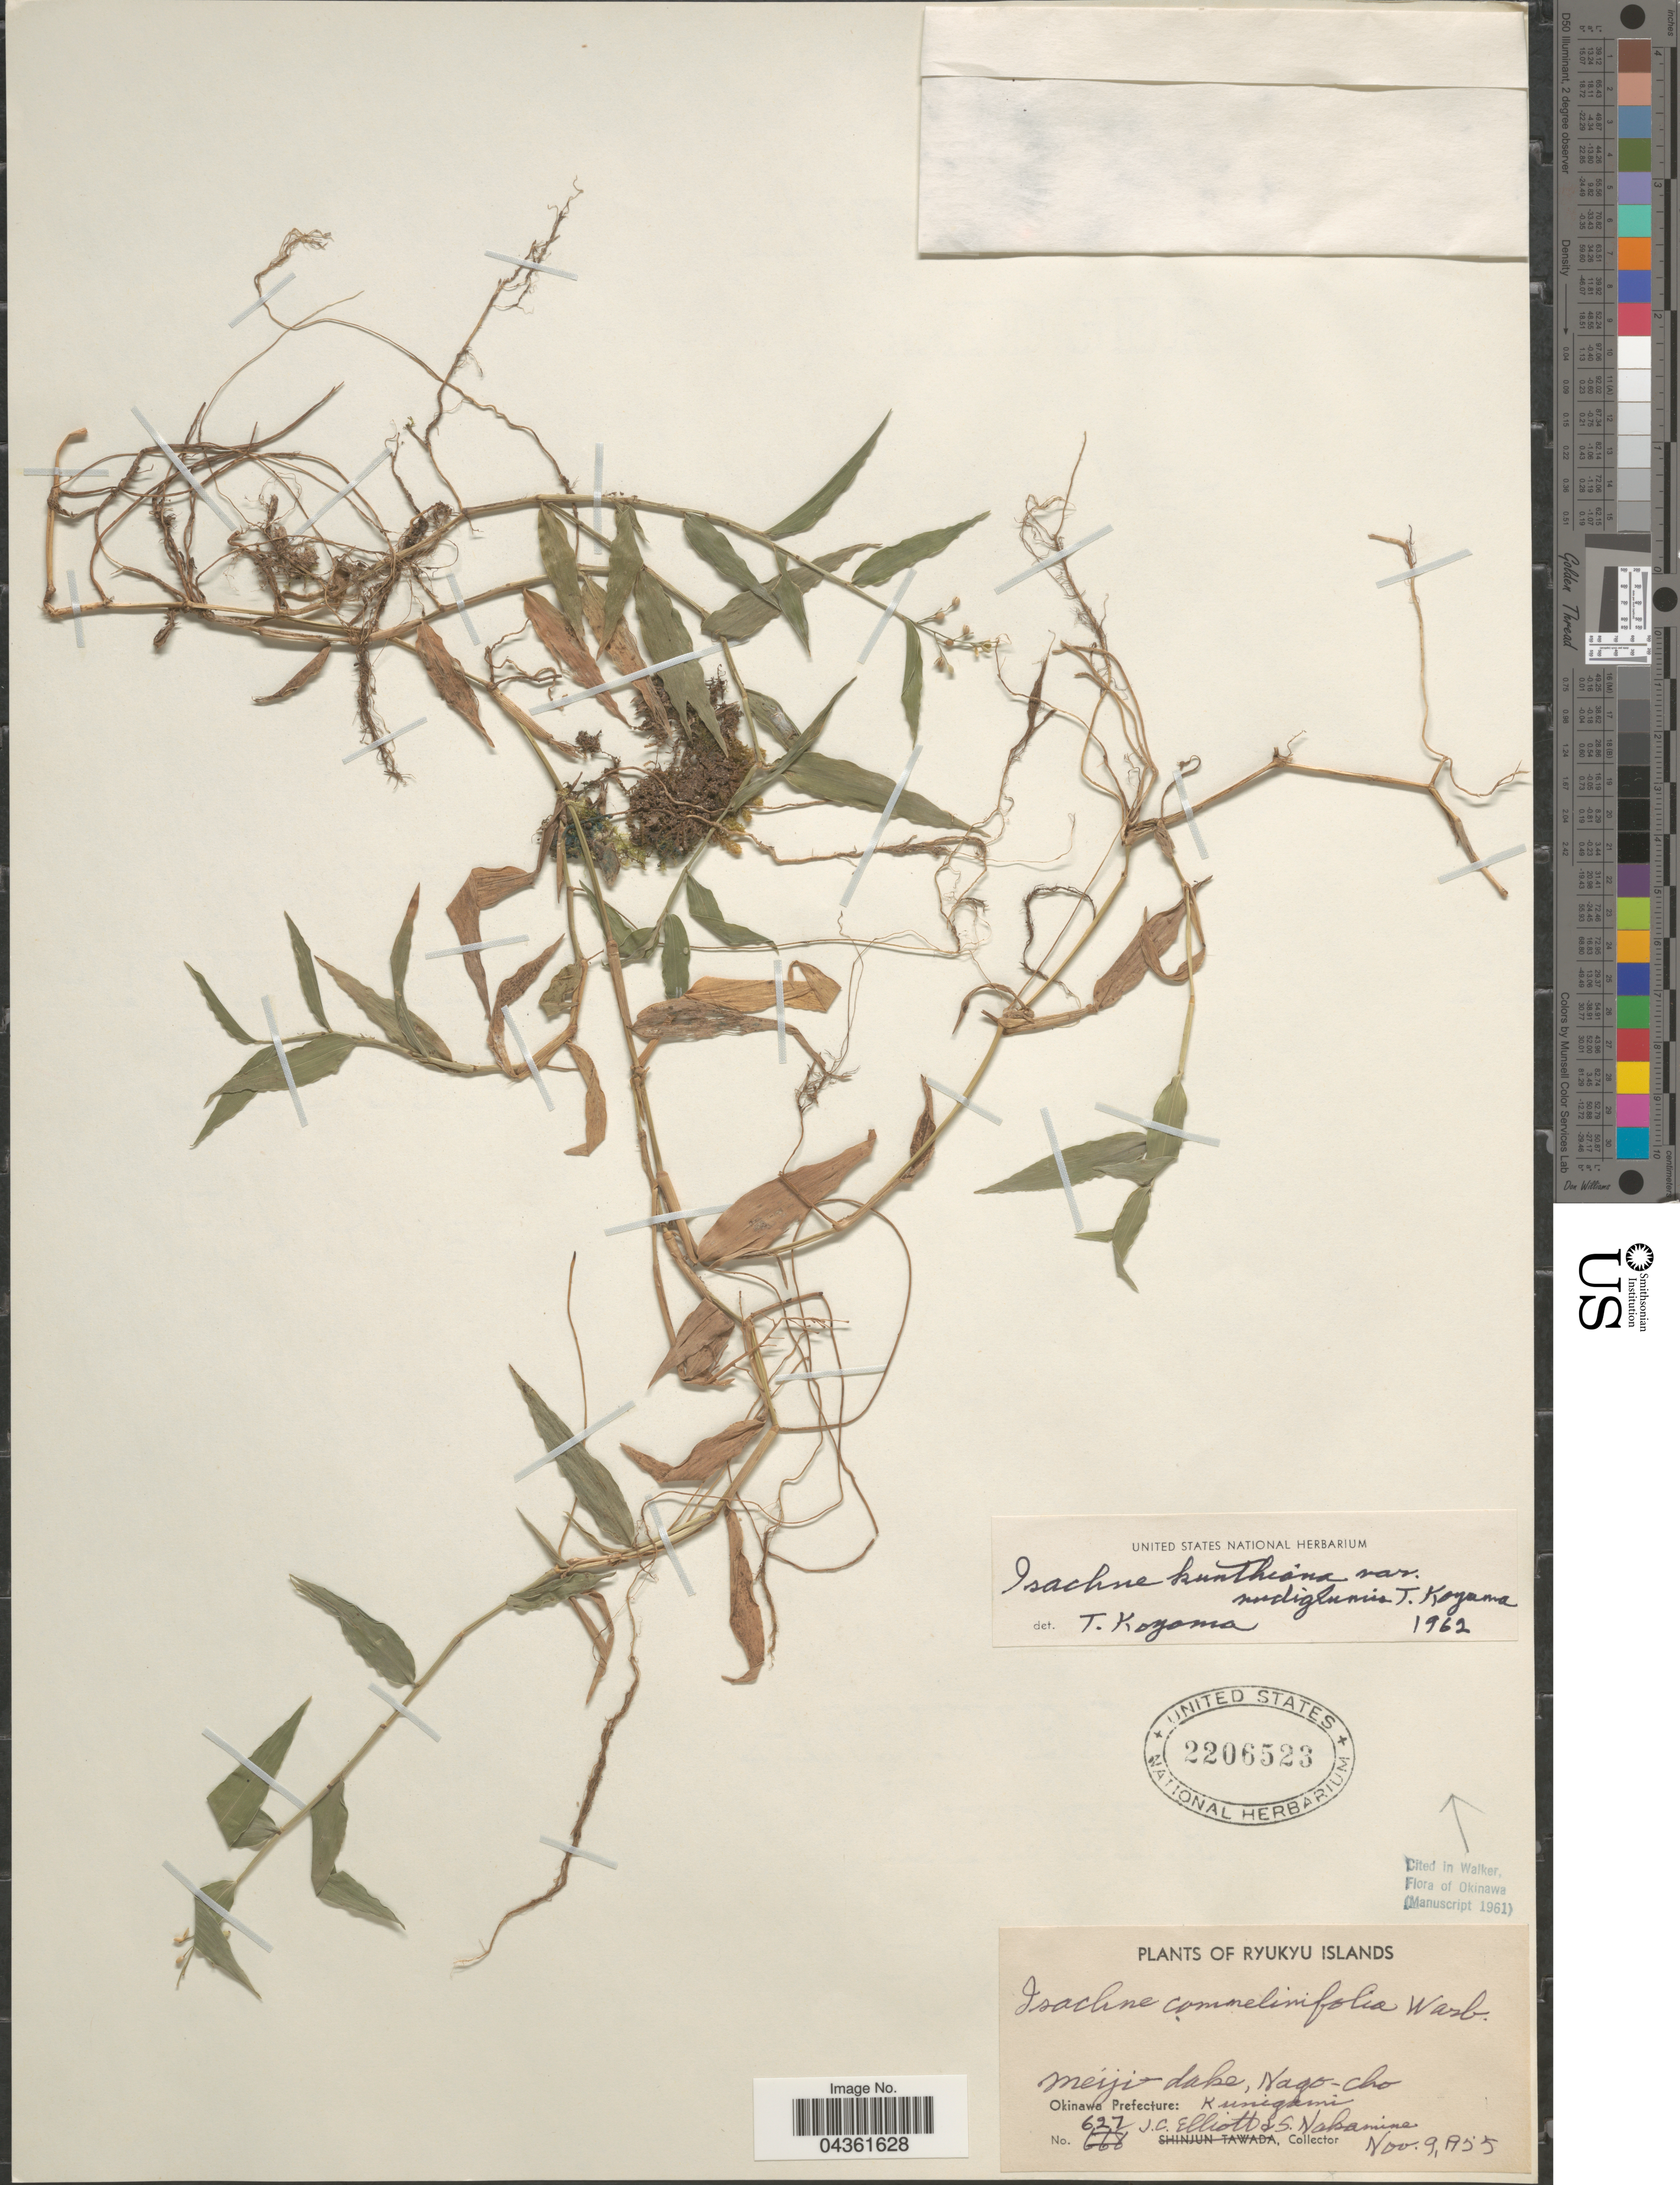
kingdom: Plantae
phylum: Tracheophyta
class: Liliopsida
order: Poales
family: Poaceae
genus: Isachne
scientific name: Isachne kunthiana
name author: (Wight & Arn. ex Steud.) Miq.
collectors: J. C. Elliott & S. Nakamine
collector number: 627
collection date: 1955-11-09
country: Japan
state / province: Okinawa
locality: Ryukyu Islands. Meiji-dake, Nago-cho. Okinawa Prefecture: Kunigami.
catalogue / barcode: US 2206523